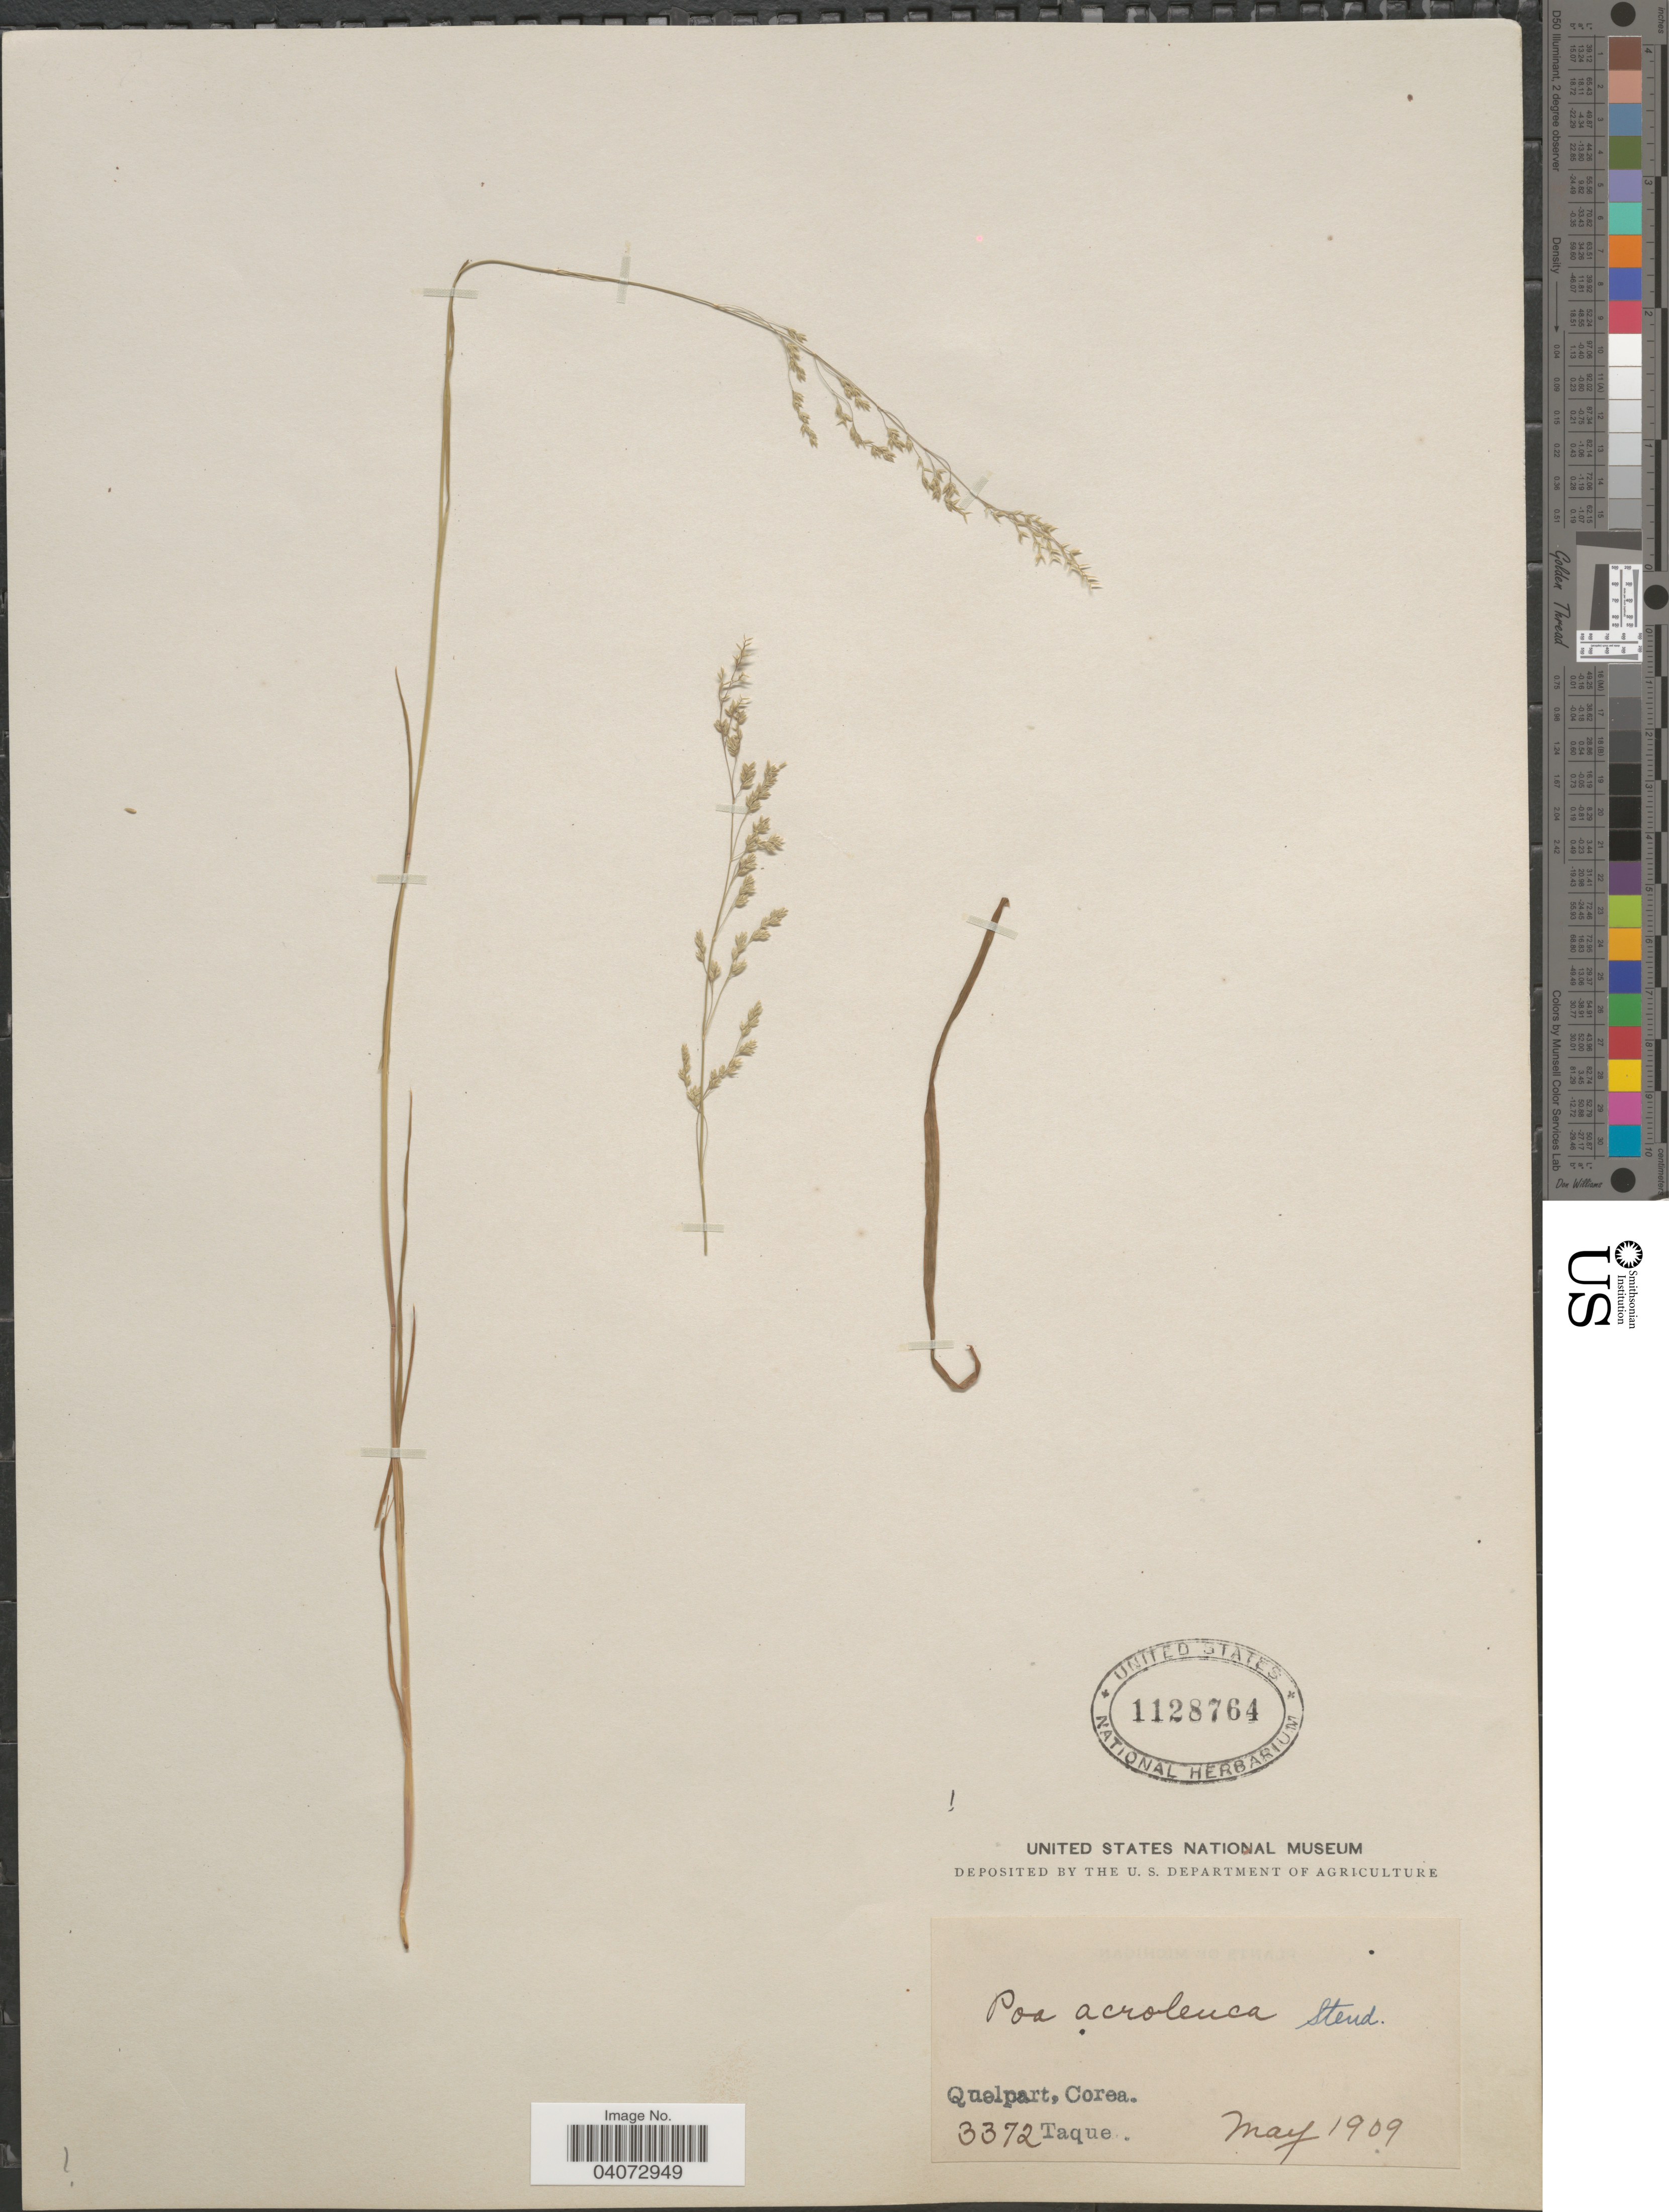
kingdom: Plantae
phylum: Tracheophyta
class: Liliopsida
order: Poales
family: Poaceae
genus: Poa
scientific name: Poa acroleuca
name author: Steud.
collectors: Taquet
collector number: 3372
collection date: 1909-05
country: South Korea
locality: Quelpart, Corea.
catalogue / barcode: US 1128764